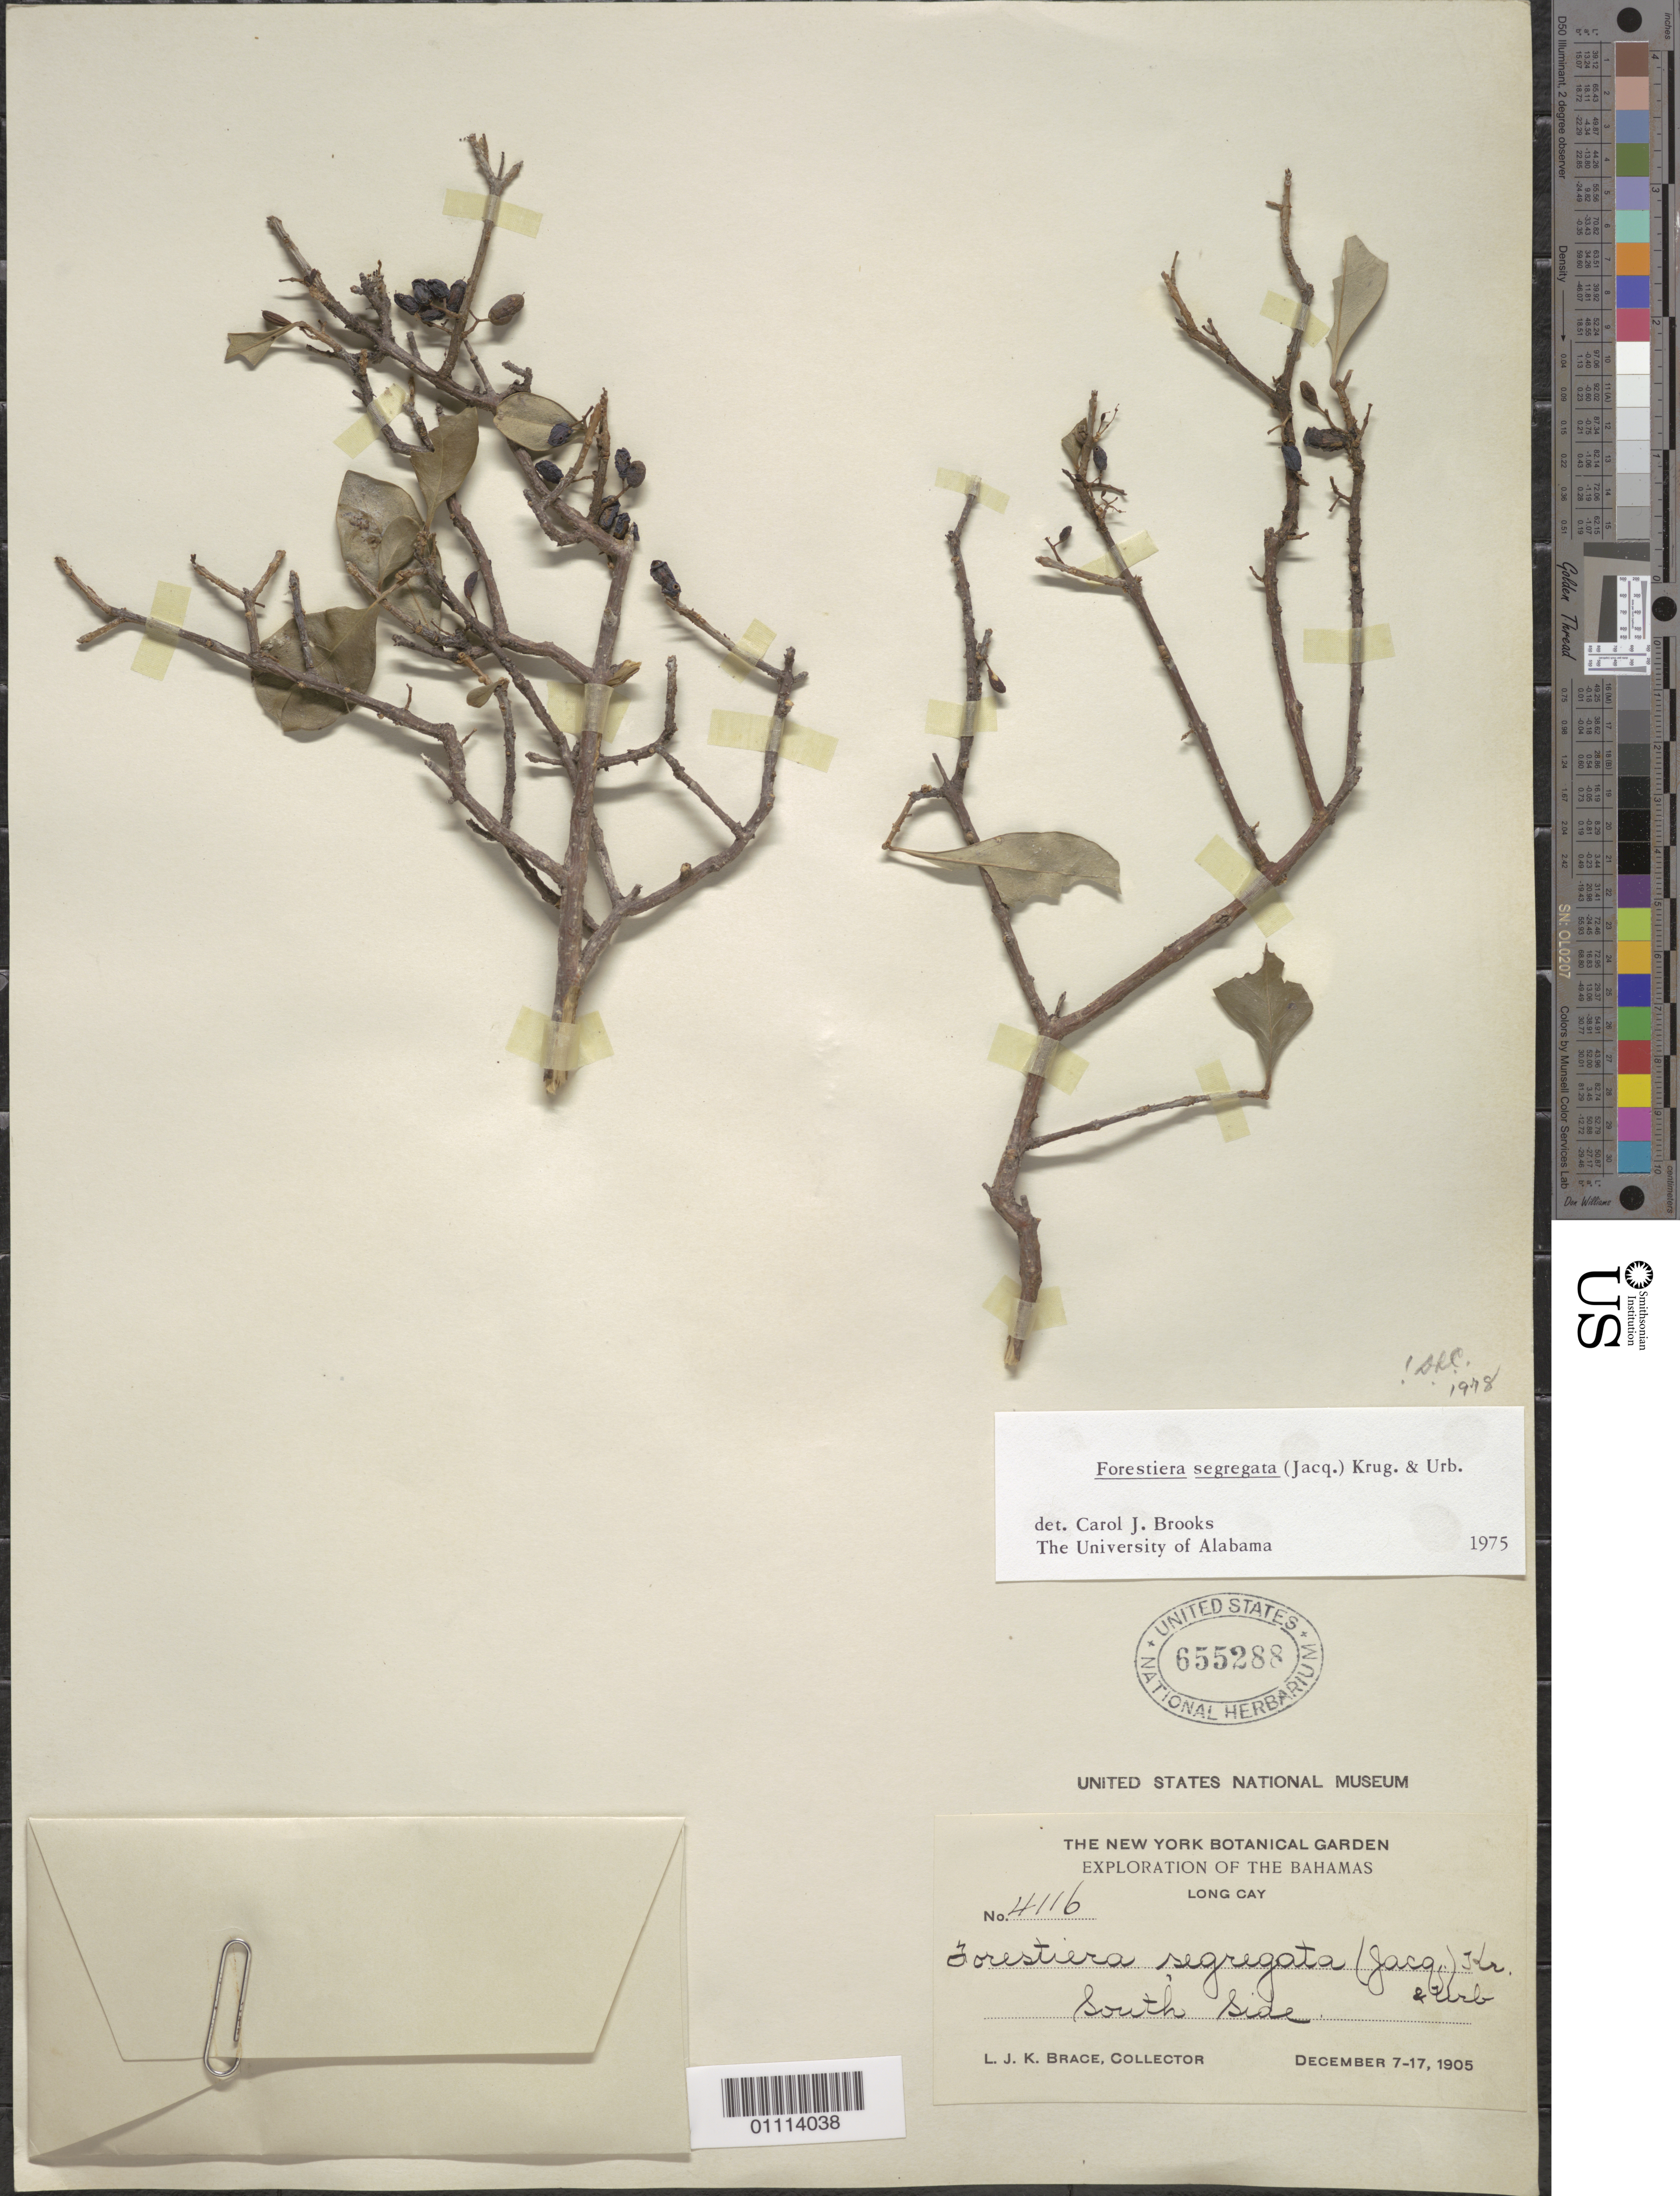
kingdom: Plantae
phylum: Tracheophyta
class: Magnoliopsida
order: Lamiales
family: Oleaceae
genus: Forestiera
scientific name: Forestiera segregata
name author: (Jacq.) Krug & Urb.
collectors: L. J. K. Brace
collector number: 4116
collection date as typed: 07 Dec 1905 to 17 Dec 1905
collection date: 1905-12-07/1905-12-17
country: Bahamas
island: Long Cay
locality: South side.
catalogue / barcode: US 655288